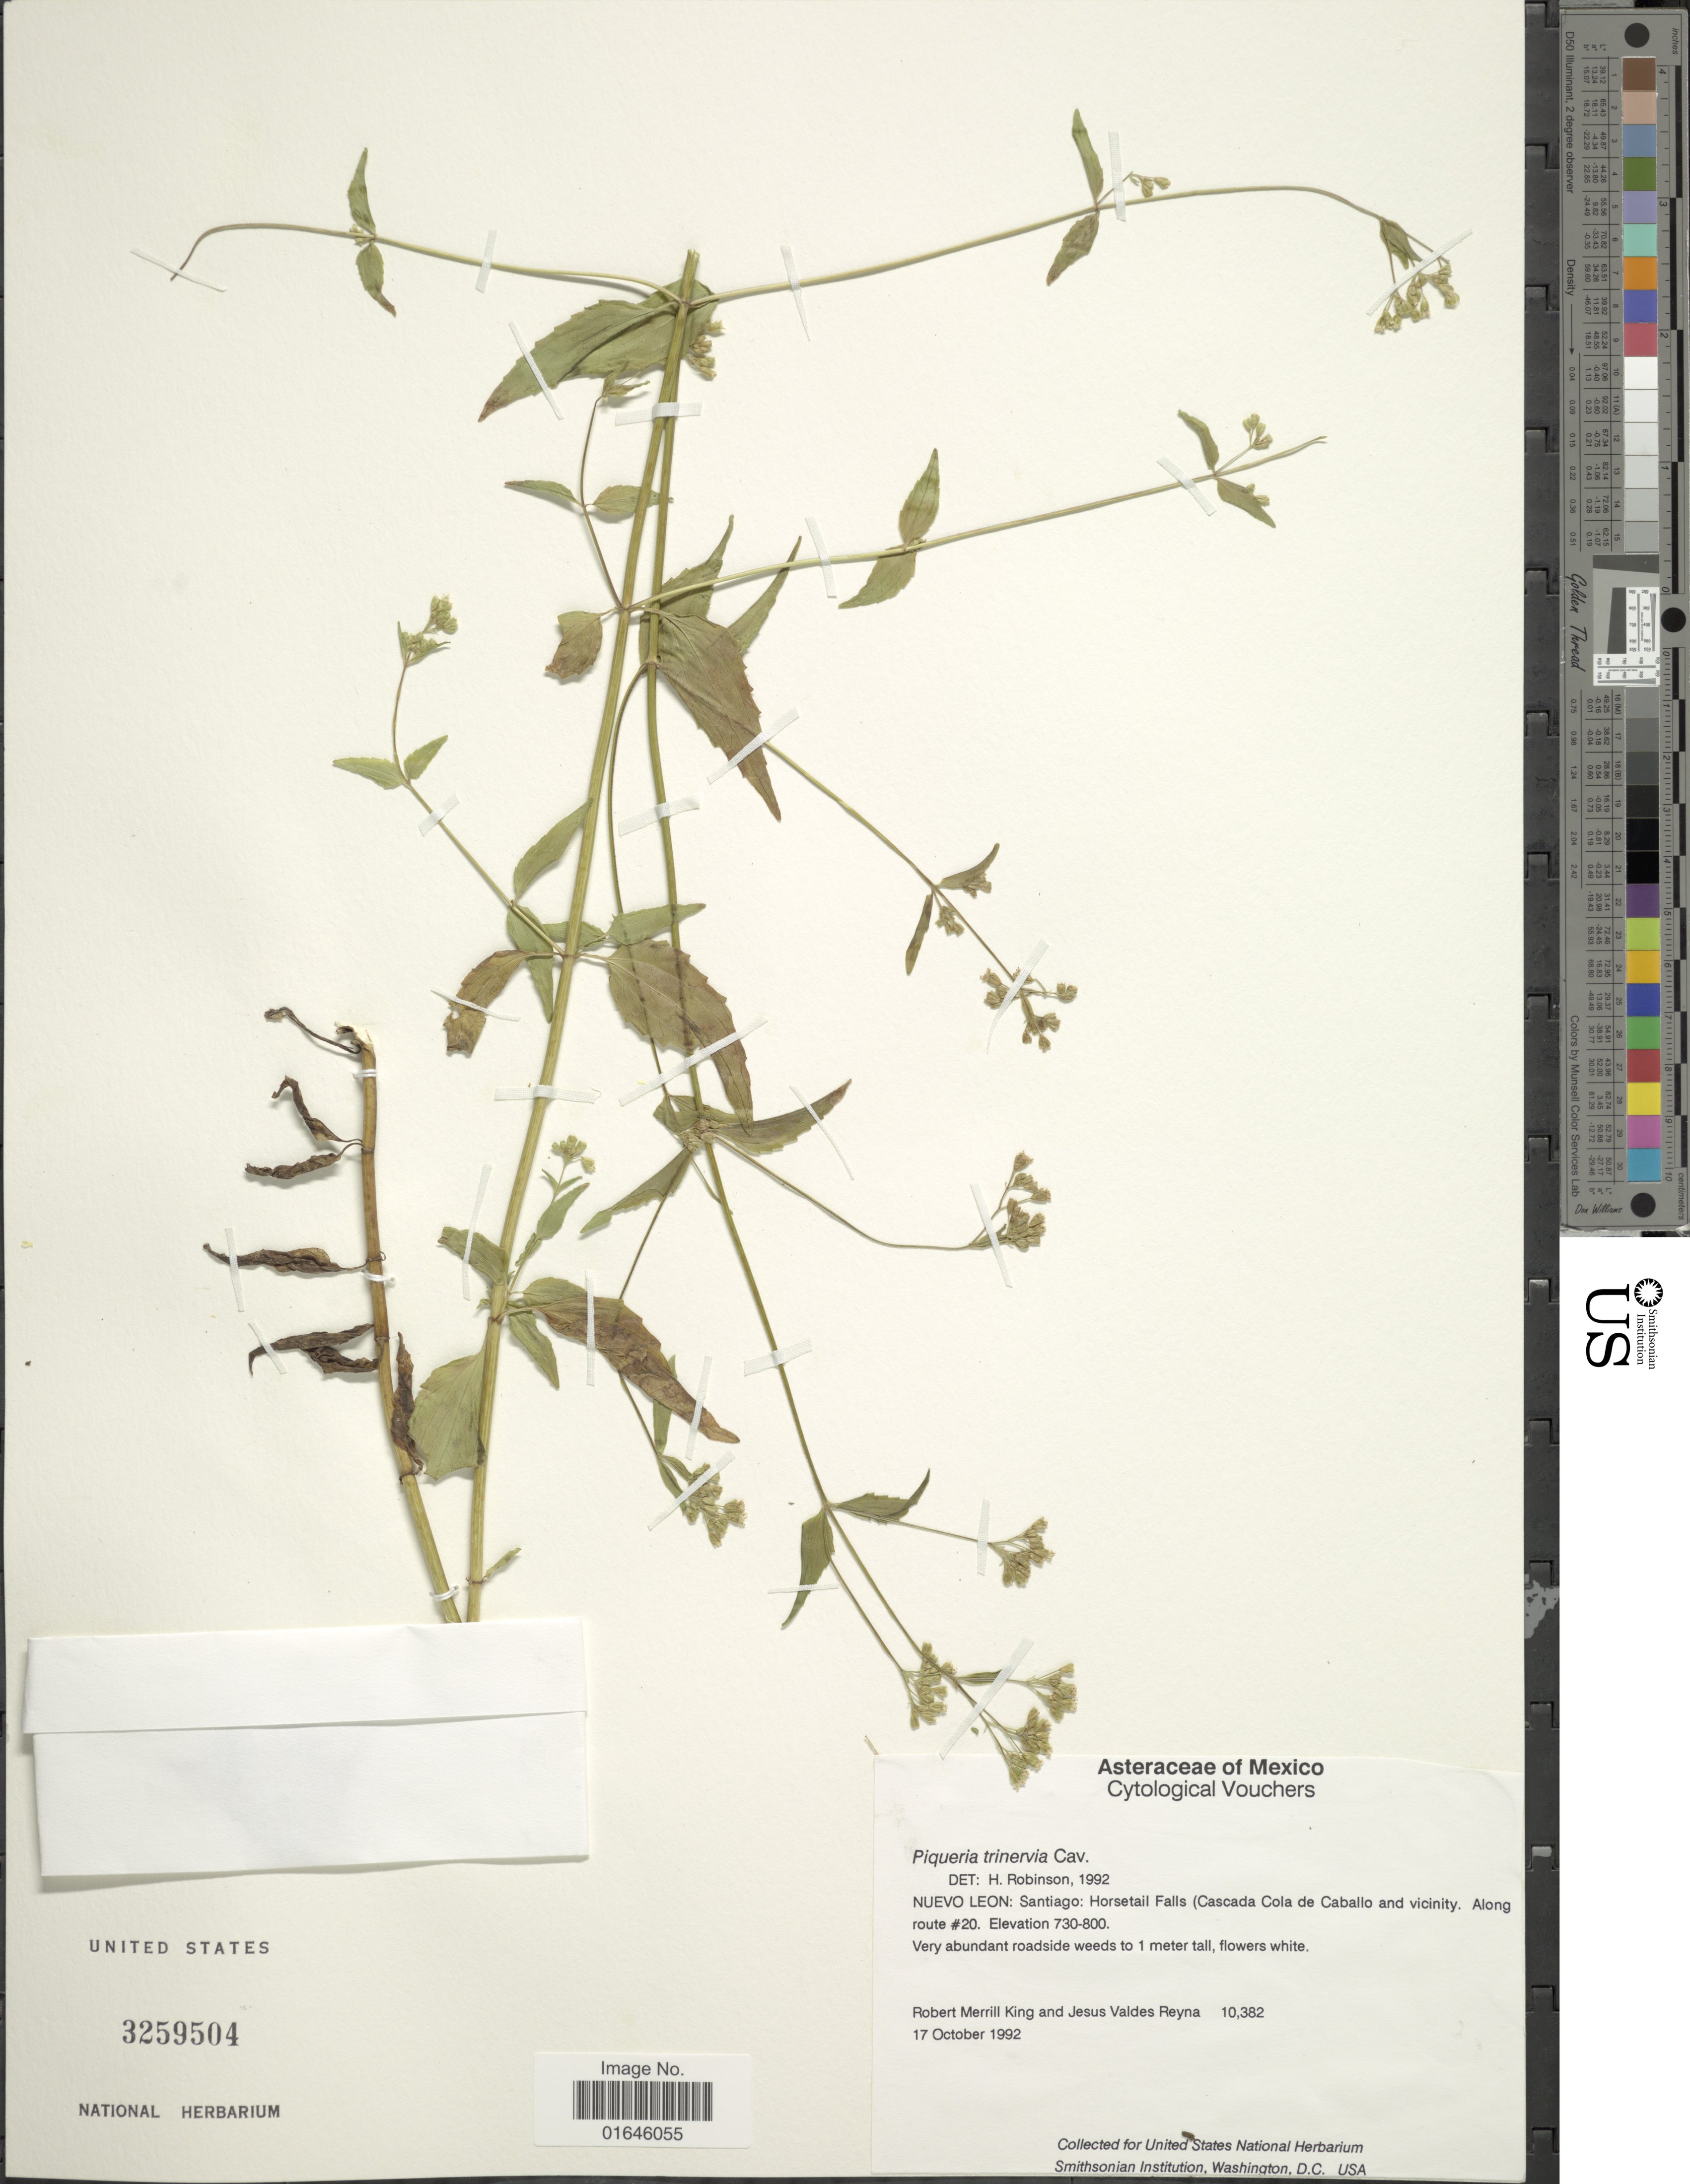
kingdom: Plantae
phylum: Tracheophyta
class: Magnoliopsida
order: Asterales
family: Asteraceae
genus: Piqueria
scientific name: Piqueria trinervia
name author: Cav.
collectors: R. M. King & J. Valdés-Reyna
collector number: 10382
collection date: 1992-10-17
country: Mexico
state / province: Nuevo León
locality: Santiago: Horsetail Falls ( Cascada Cola de Caballo and vicinity. Along route # 20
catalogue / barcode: US 3259504